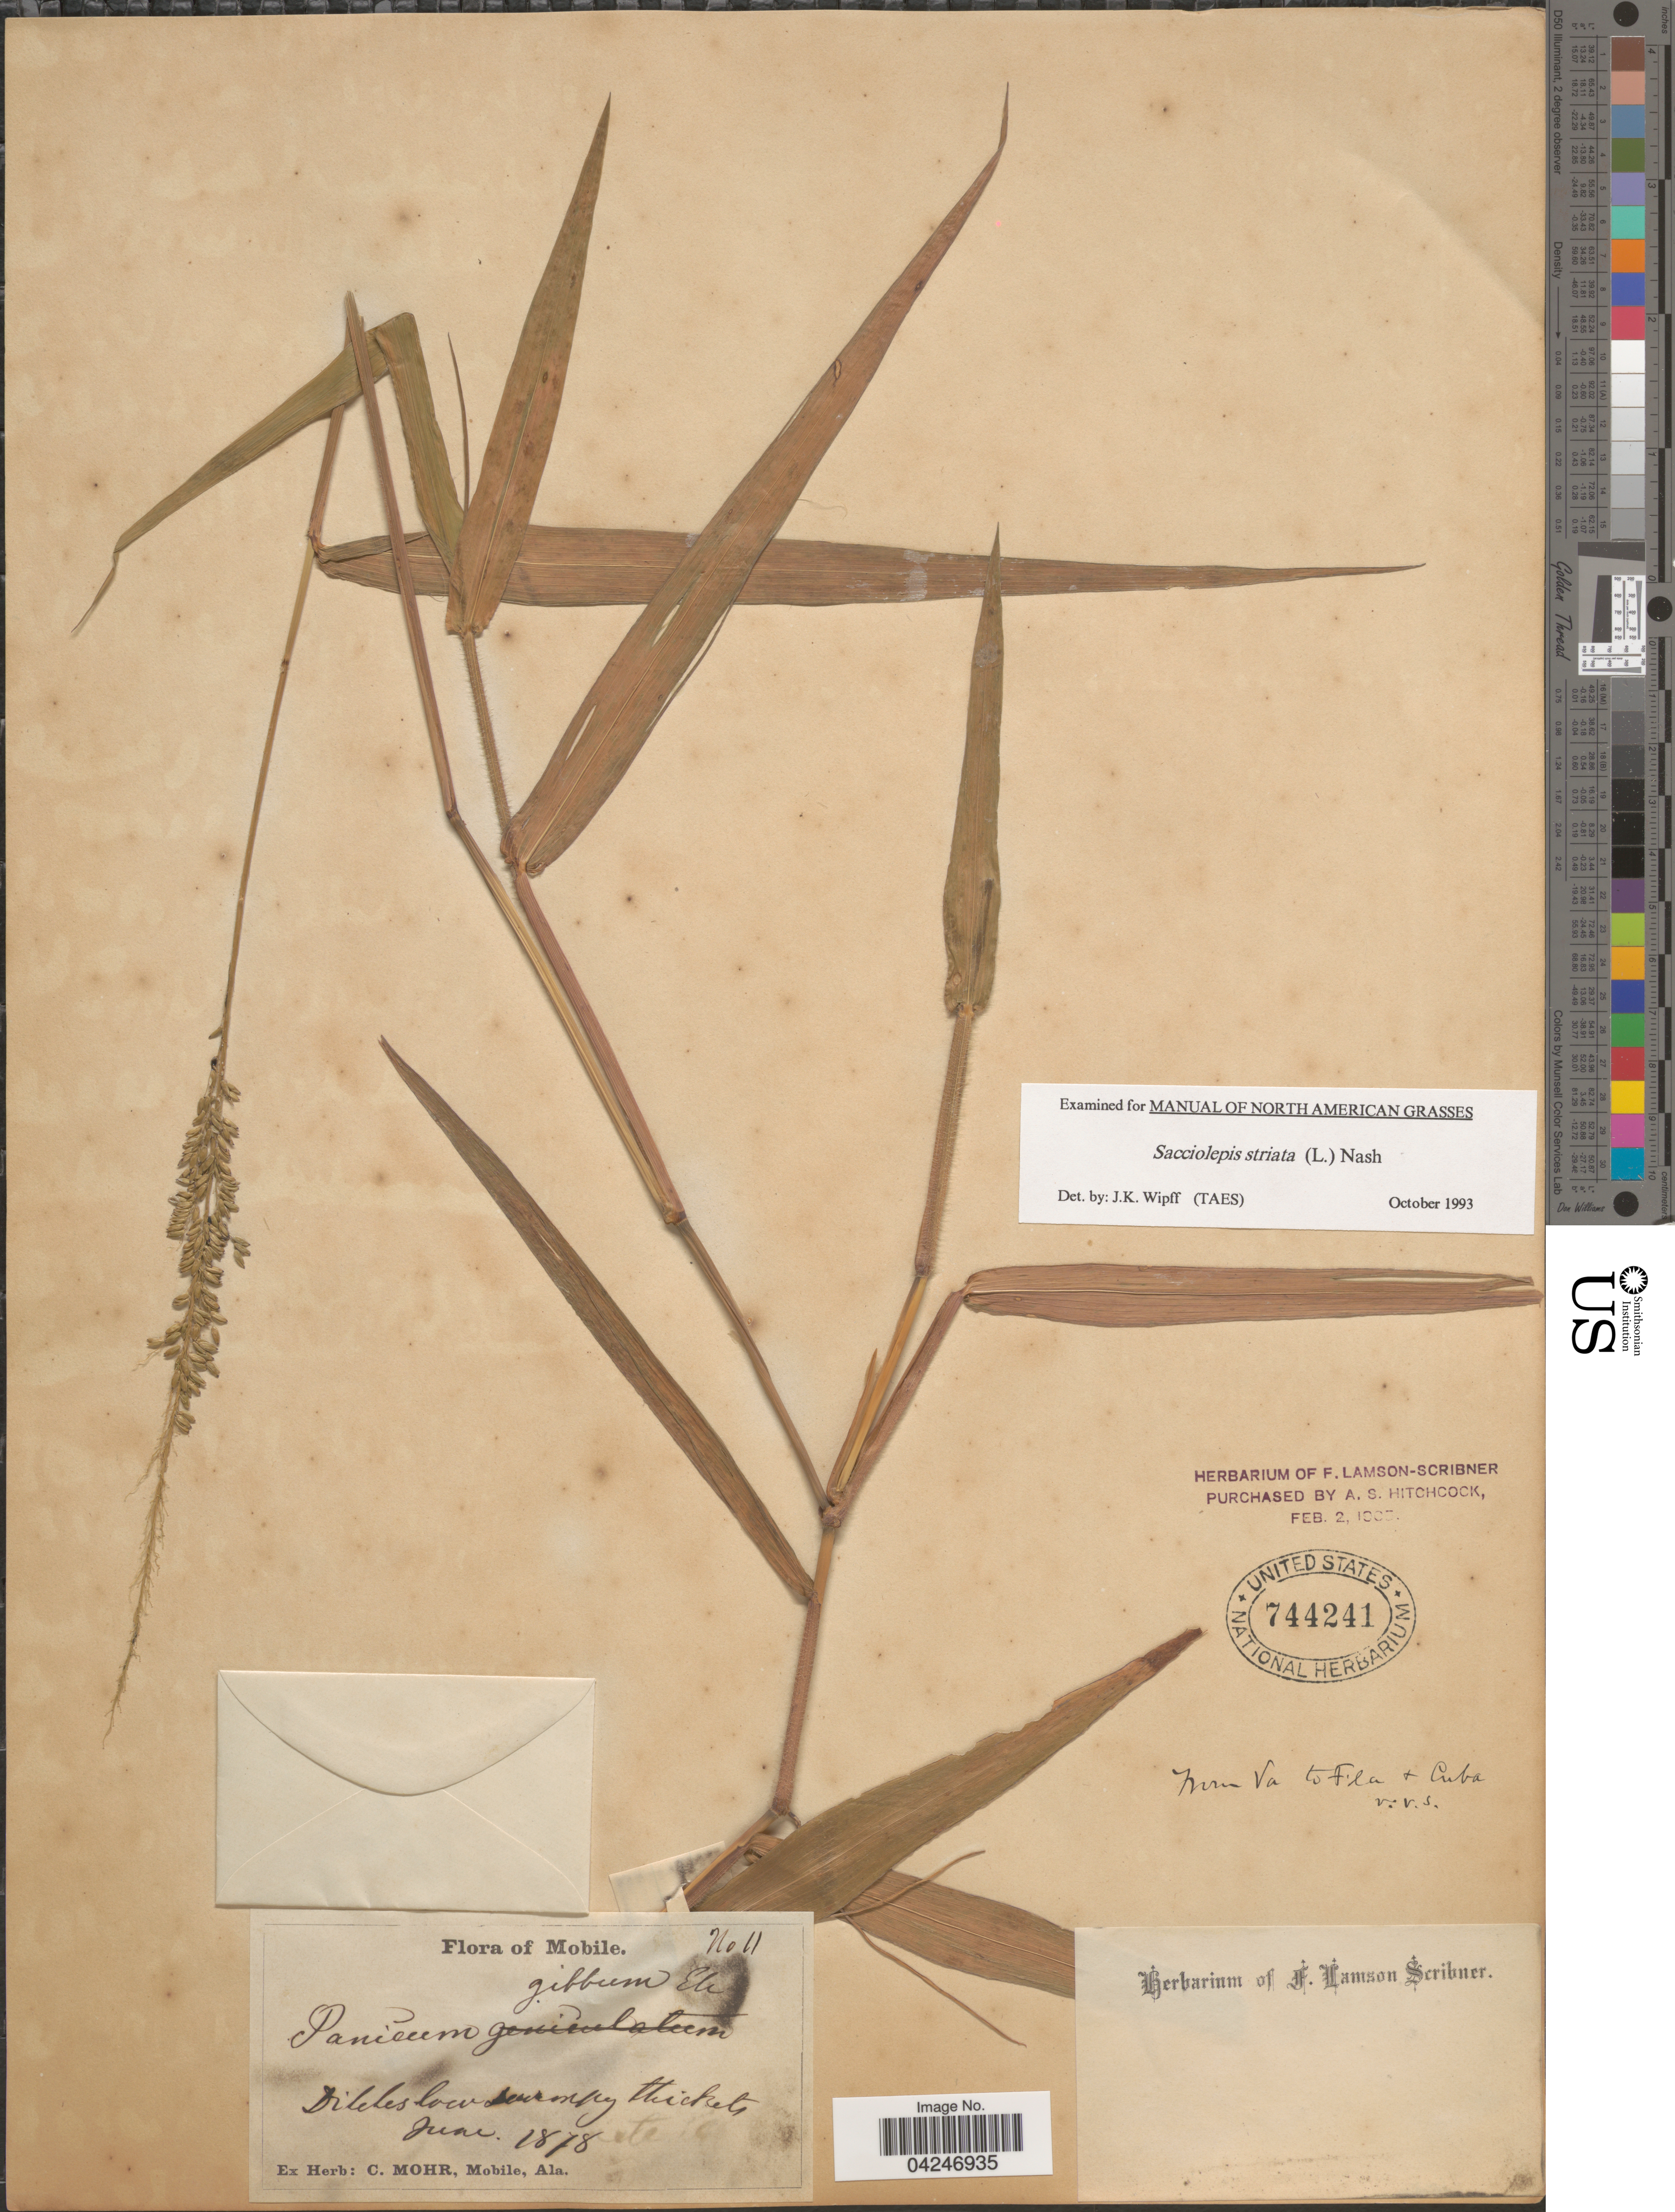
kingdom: Plantae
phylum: Tracheophyta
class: Liliopsida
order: Poales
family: Poaceae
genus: Sacciolepis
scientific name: Sacciolepis striata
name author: (L.) Nash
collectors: C. T. Mohr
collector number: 11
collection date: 1878-06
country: United States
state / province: Alabama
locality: Mobile.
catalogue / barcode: US 744241